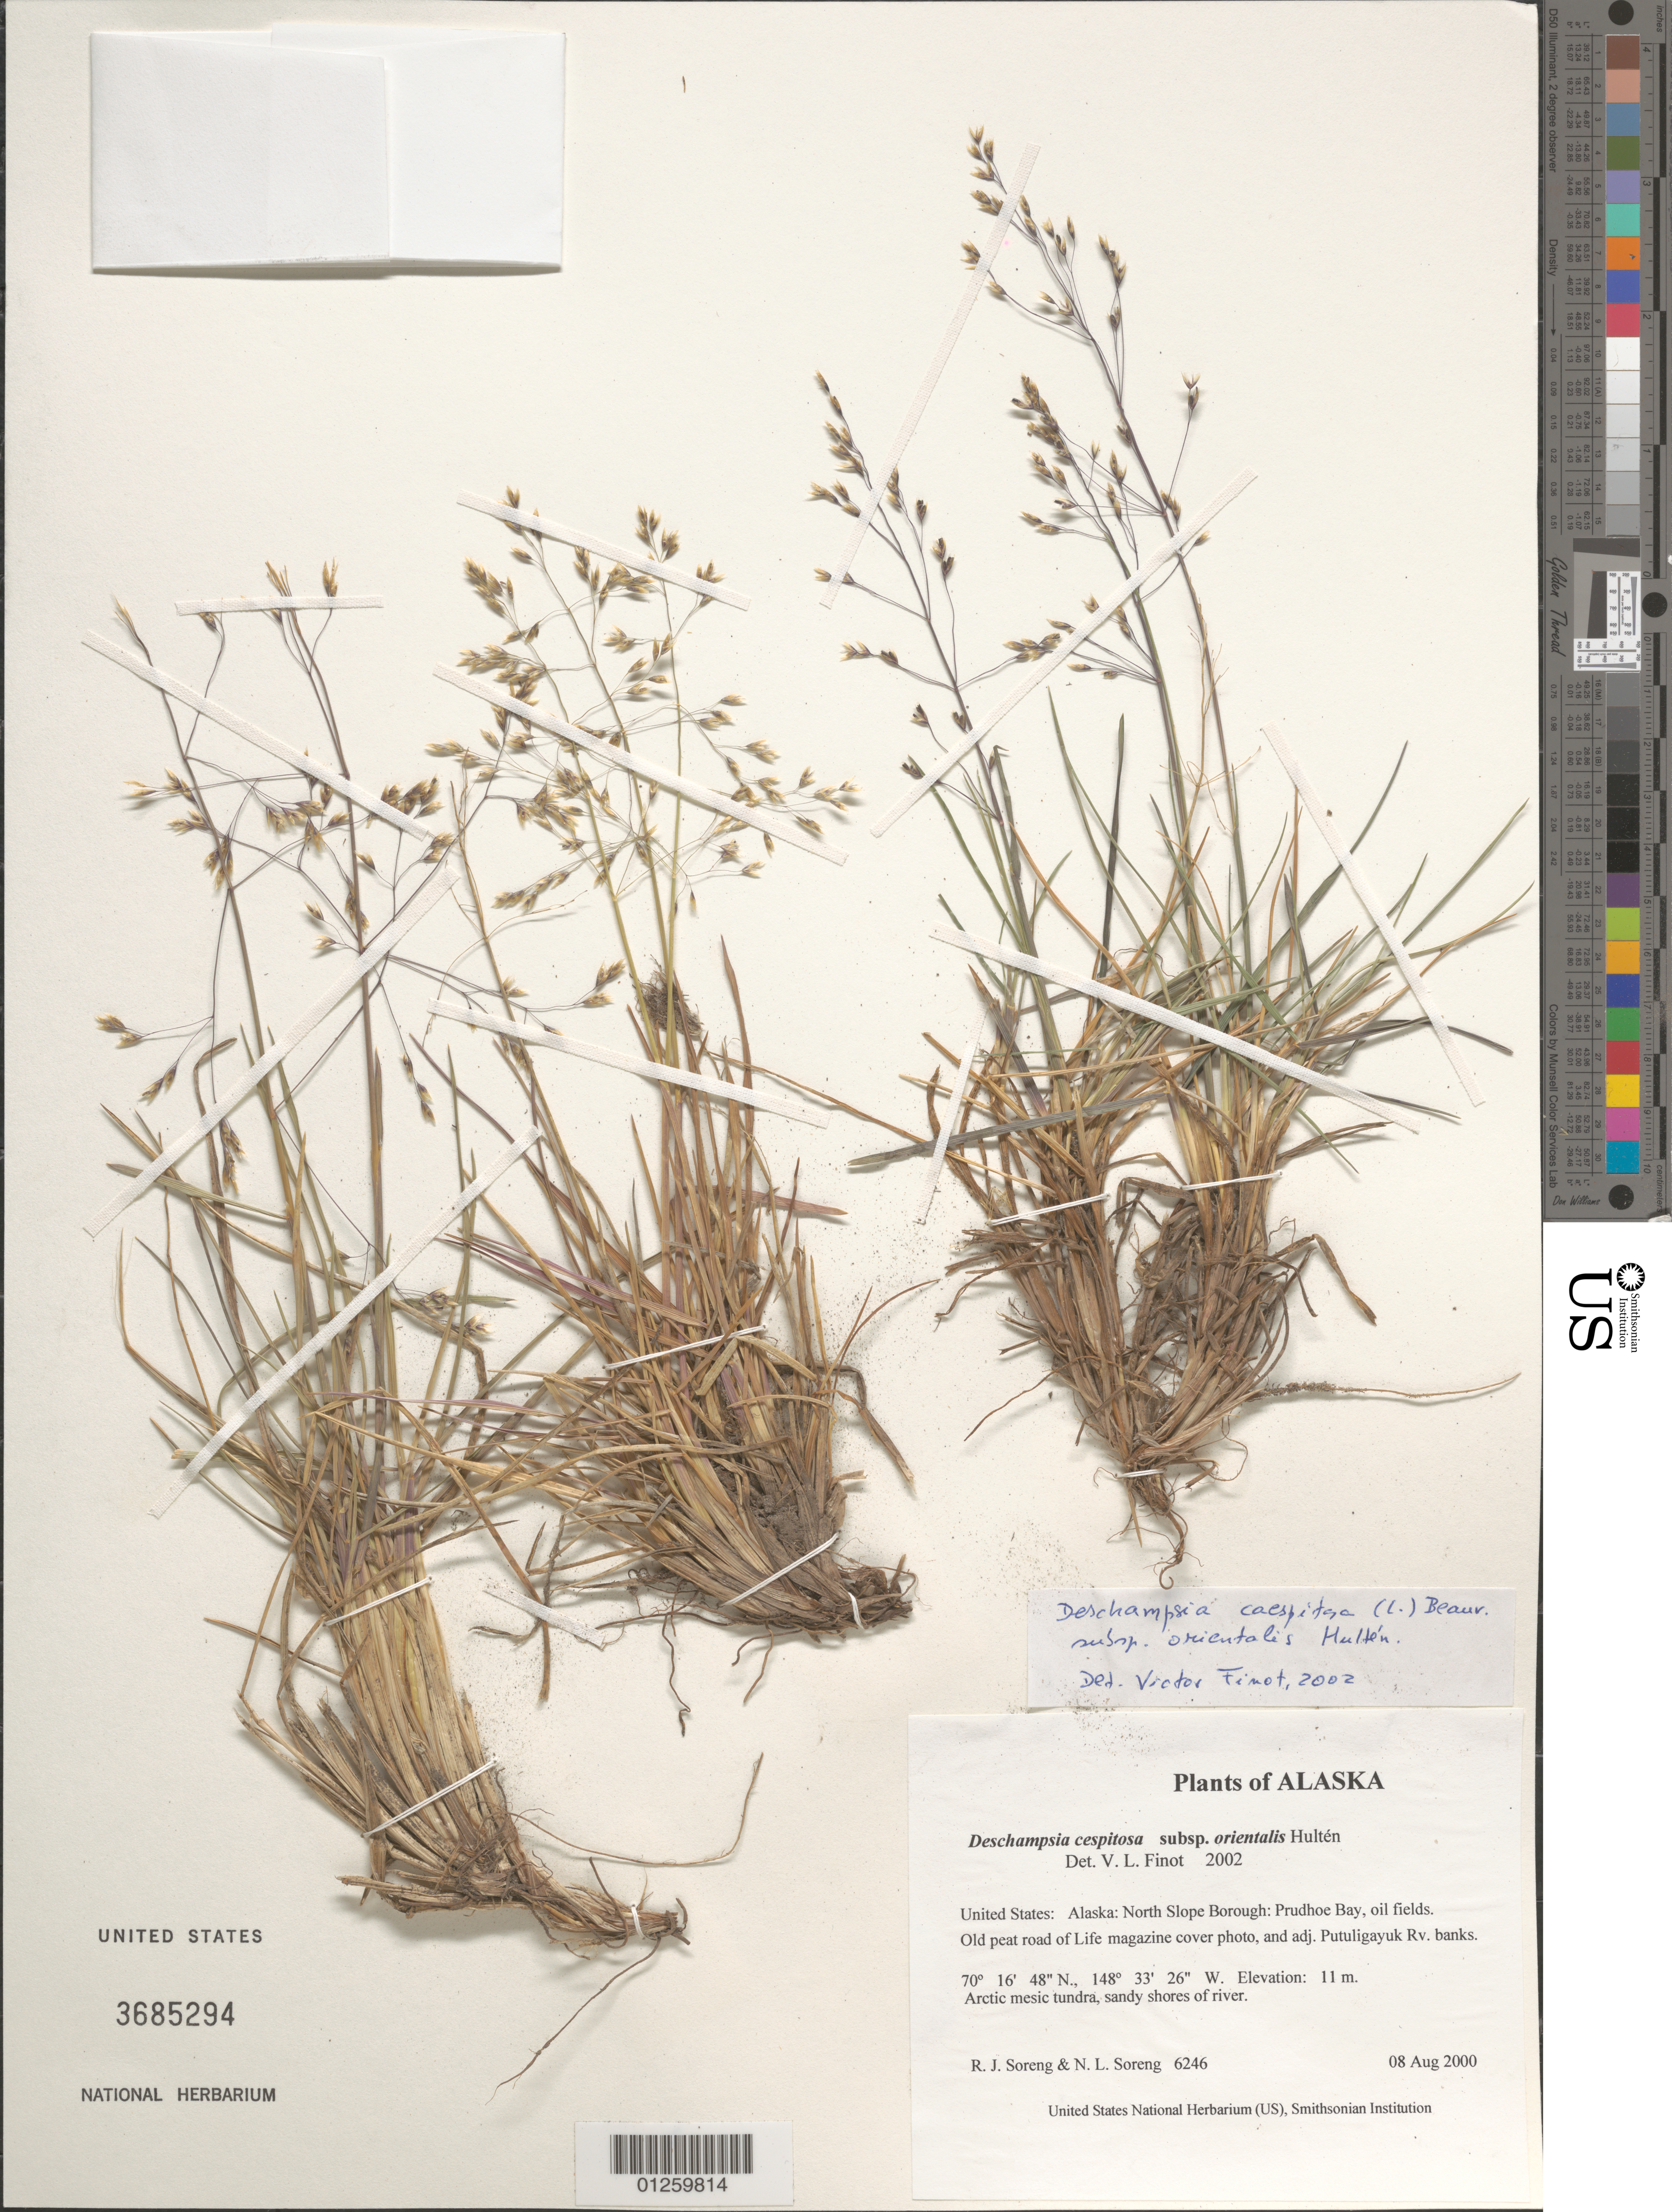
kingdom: Plantae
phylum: Tracheophyta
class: Liliopsida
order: Poales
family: Poaceae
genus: Deschampsia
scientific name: Deschampsia cespitosa subsp. orientalis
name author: Hultén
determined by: Finot, V. L.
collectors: R. J. Soreng & N. L. Soreng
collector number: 6246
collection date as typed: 08 Aug 2000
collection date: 2000-08-08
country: United States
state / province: Alaska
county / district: North Slope Borough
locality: Prudhoe Bay, oil fields. Old peat road of Life magazine cover photo, and adj. Putuligayuk Rv. banks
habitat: Arctic mesic tundra, sandy shores of river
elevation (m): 11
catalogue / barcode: US 3685294